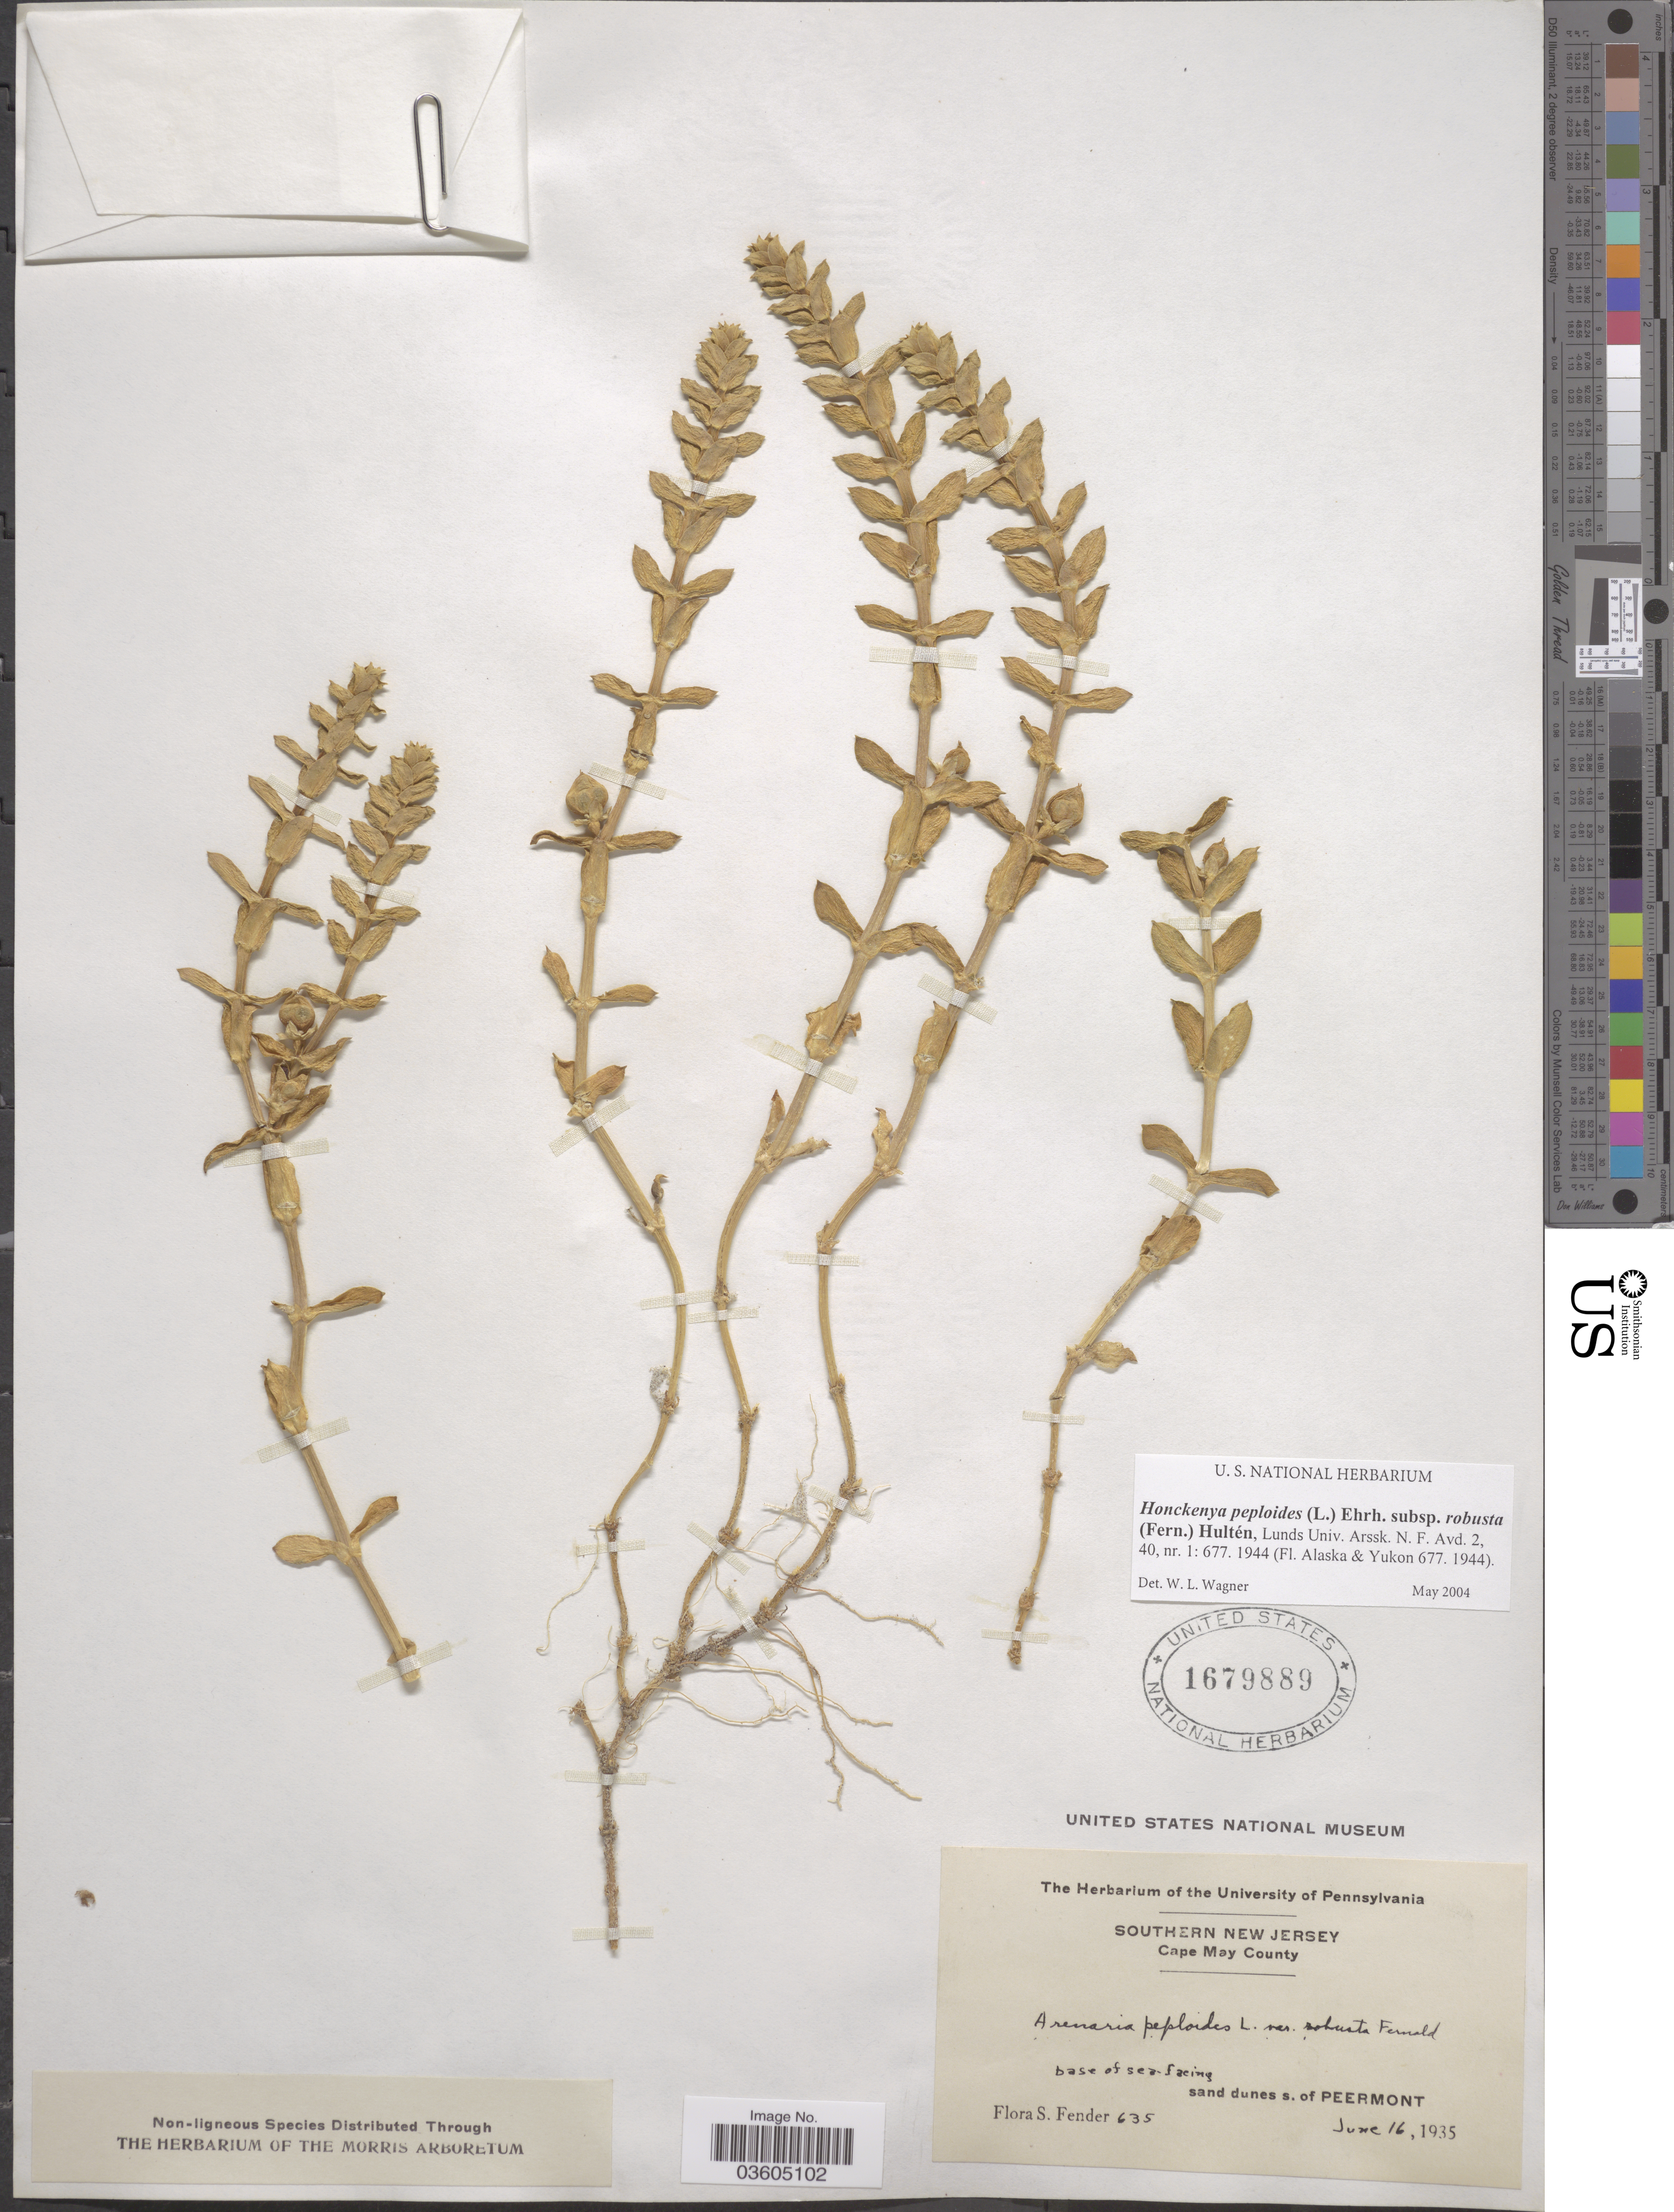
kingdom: Plantae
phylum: Tracheophyta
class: Magnoliopsida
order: Caryophyllales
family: Caryophyllaceae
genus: Honckenya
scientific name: Honckenya peploides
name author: (L.) Ehrh.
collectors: F. Fender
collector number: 635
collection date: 1935-06-16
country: United States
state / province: New Jersey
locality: Southern New Jersey. Cape May County. Base of sea-facing sand dunes s. of Peermont.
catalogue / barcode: US 1679889